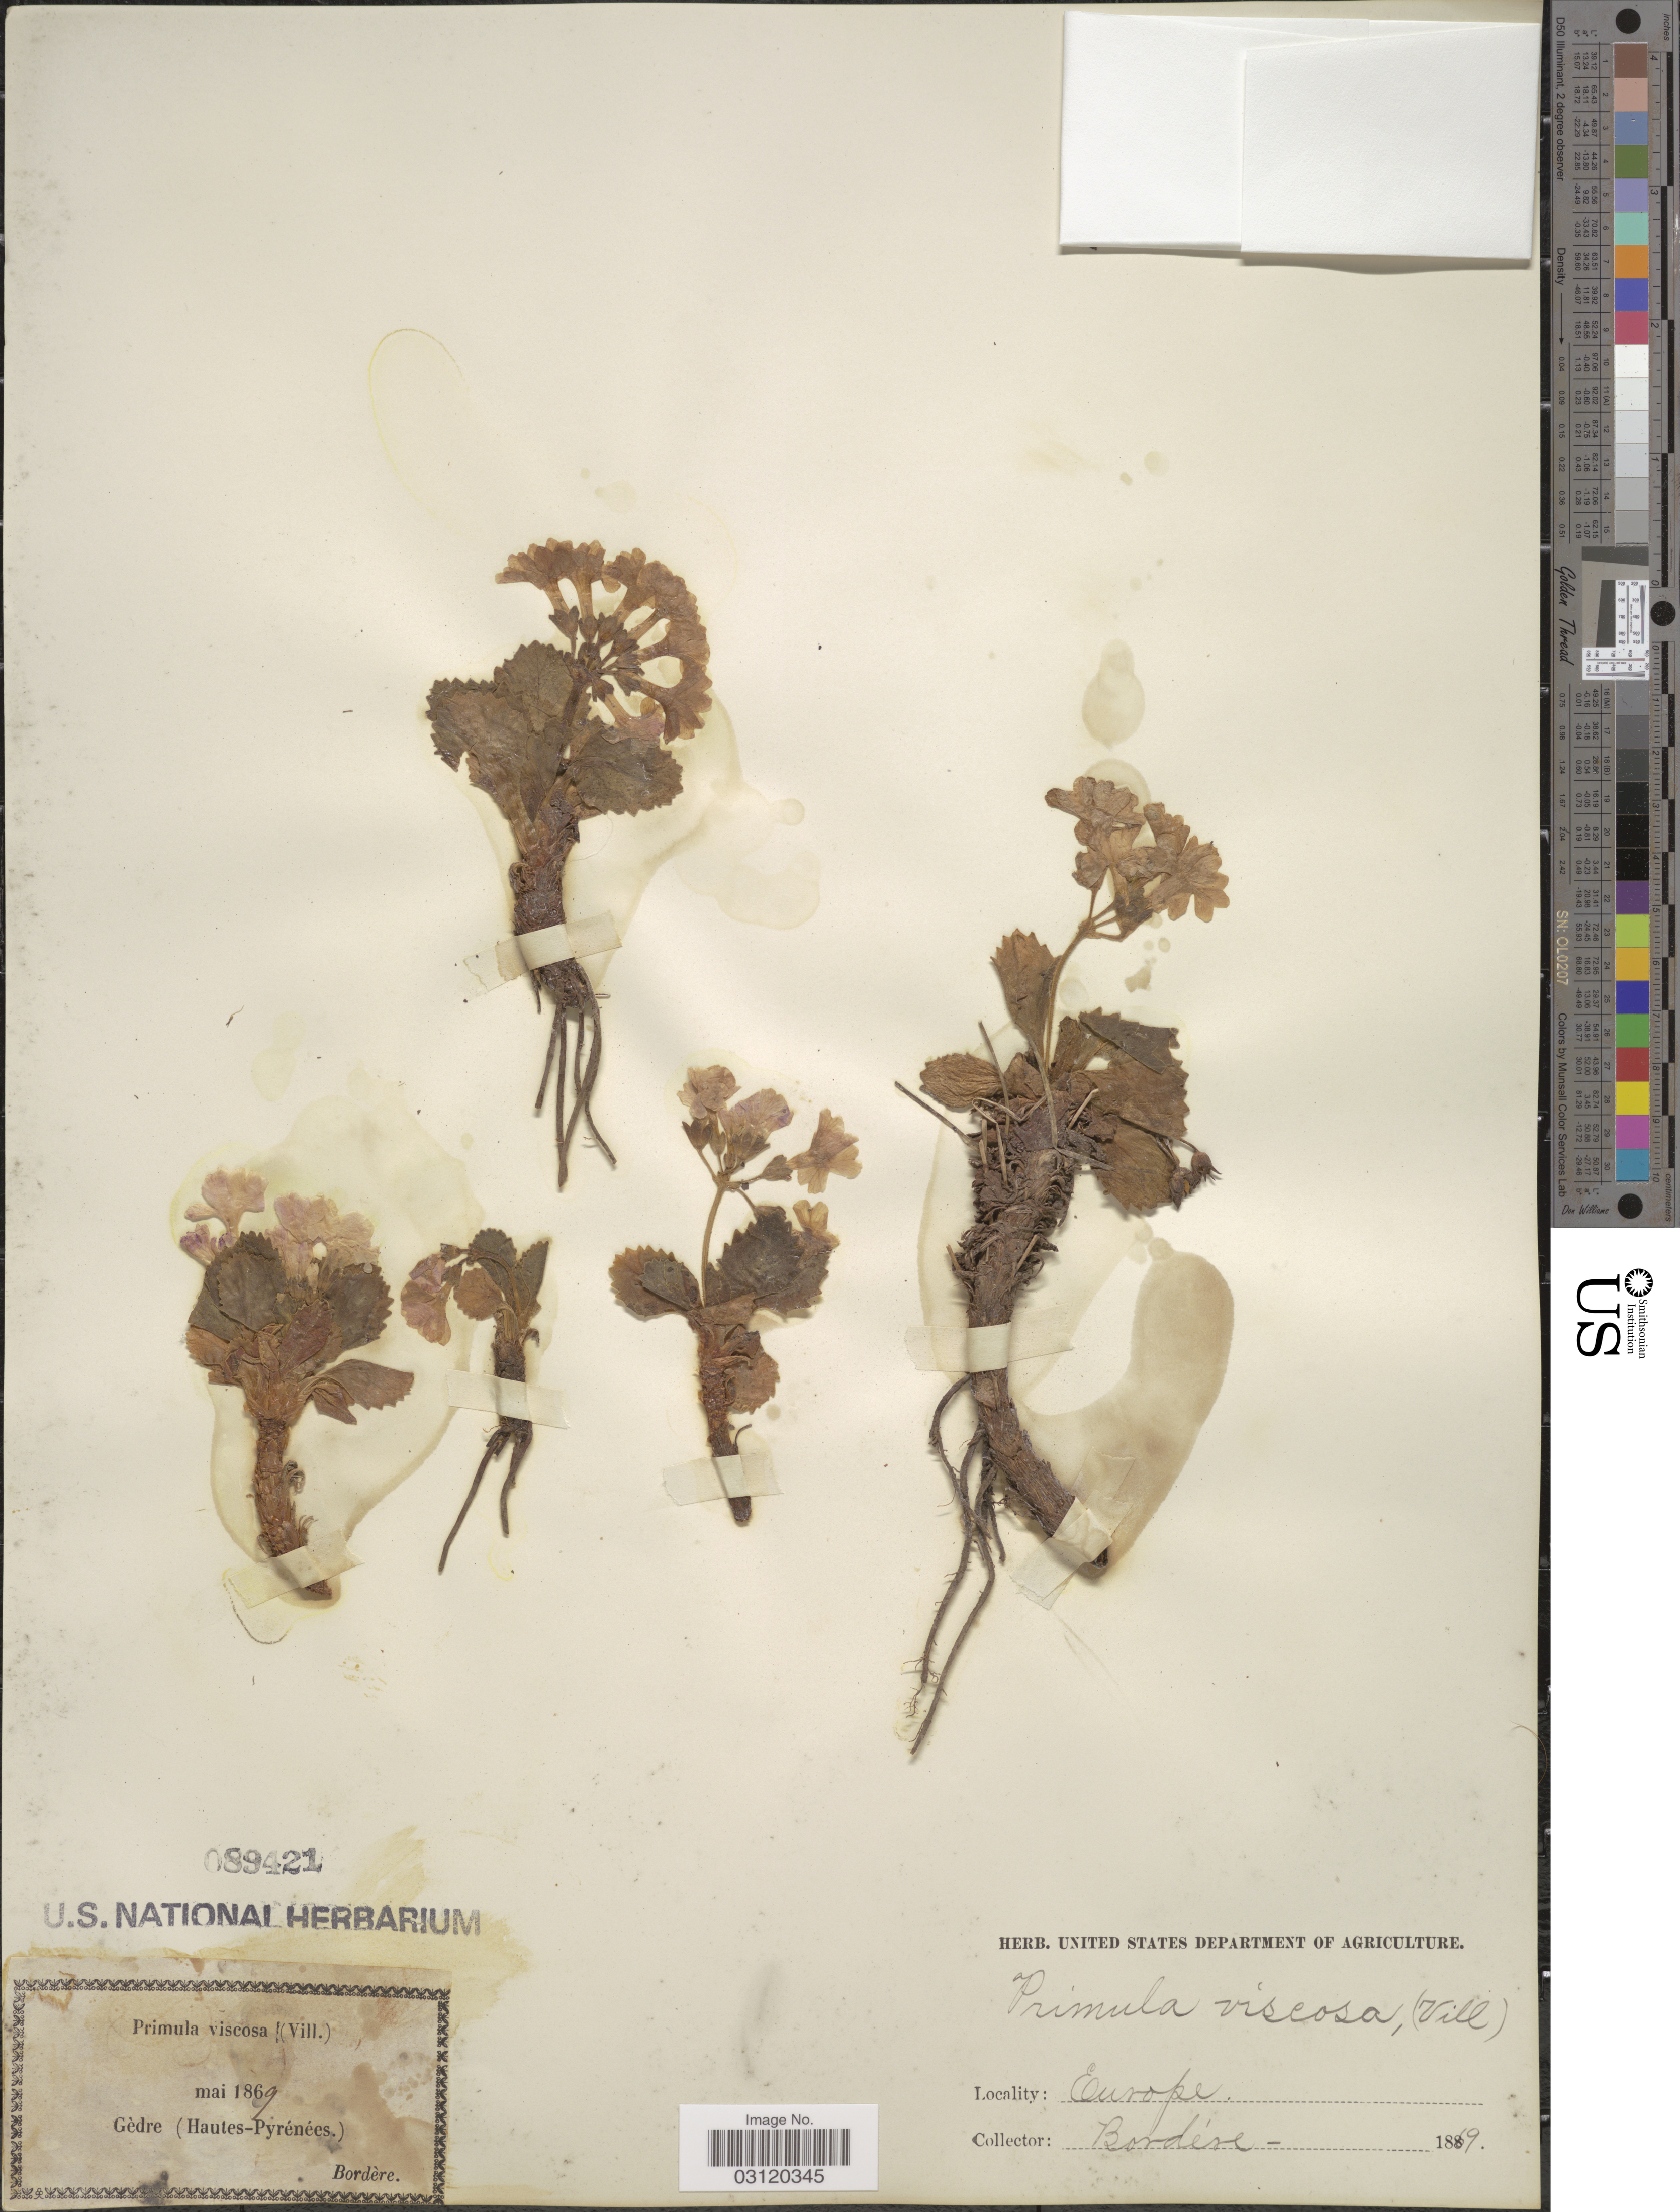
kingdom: Plantae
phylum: Tracheophyta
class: Magnoliopsida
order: Ericales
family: Primulaceae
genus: Primula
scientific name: Primula viscosa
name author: Vill.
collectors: -. Bordère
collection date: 1869-05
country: France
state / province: Occitanie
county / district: Hautes-Pyrénées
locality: Gèdre (Hautes-Pyrénées). Europe.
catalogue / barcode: US 89421